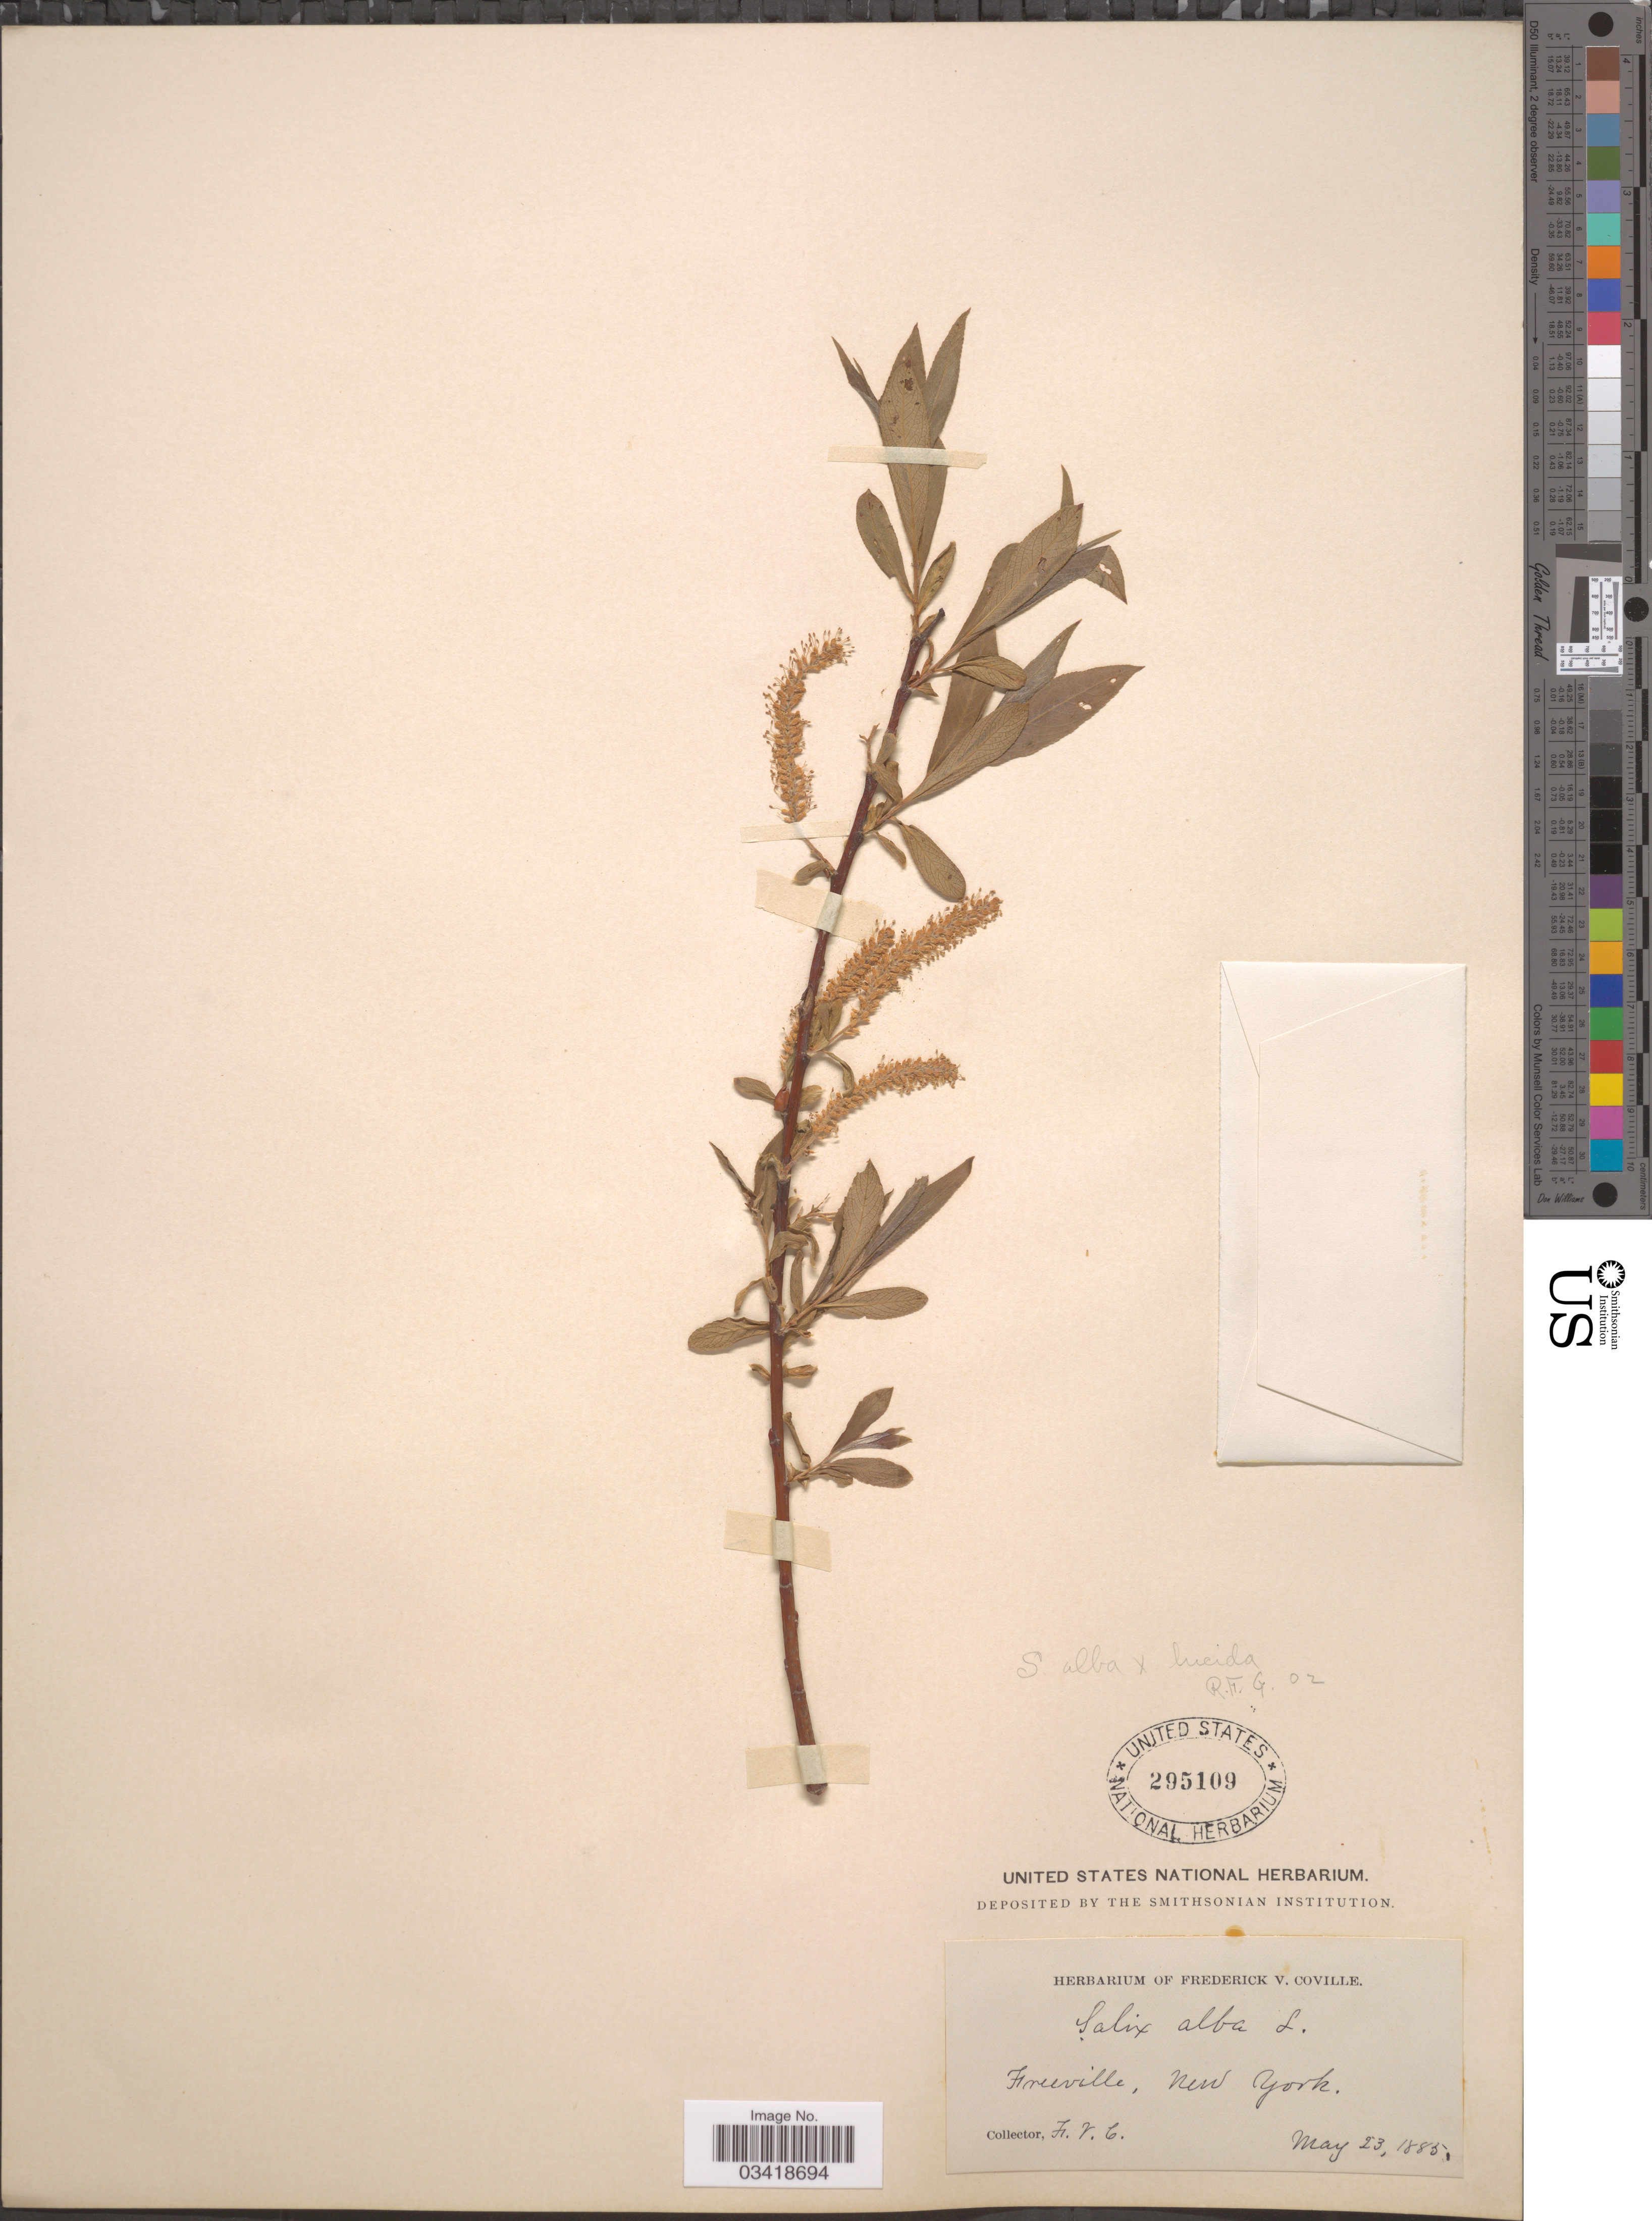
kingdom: Plantae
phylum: Tracheophyta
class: Magnoliopsida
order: Malpighiales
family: Salicaceae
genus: Salix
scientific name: Salix alba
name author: L.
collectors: F. V. Coville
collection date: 1885-05-23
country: United States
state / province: New York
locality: Freeville.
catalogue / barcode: US 295109